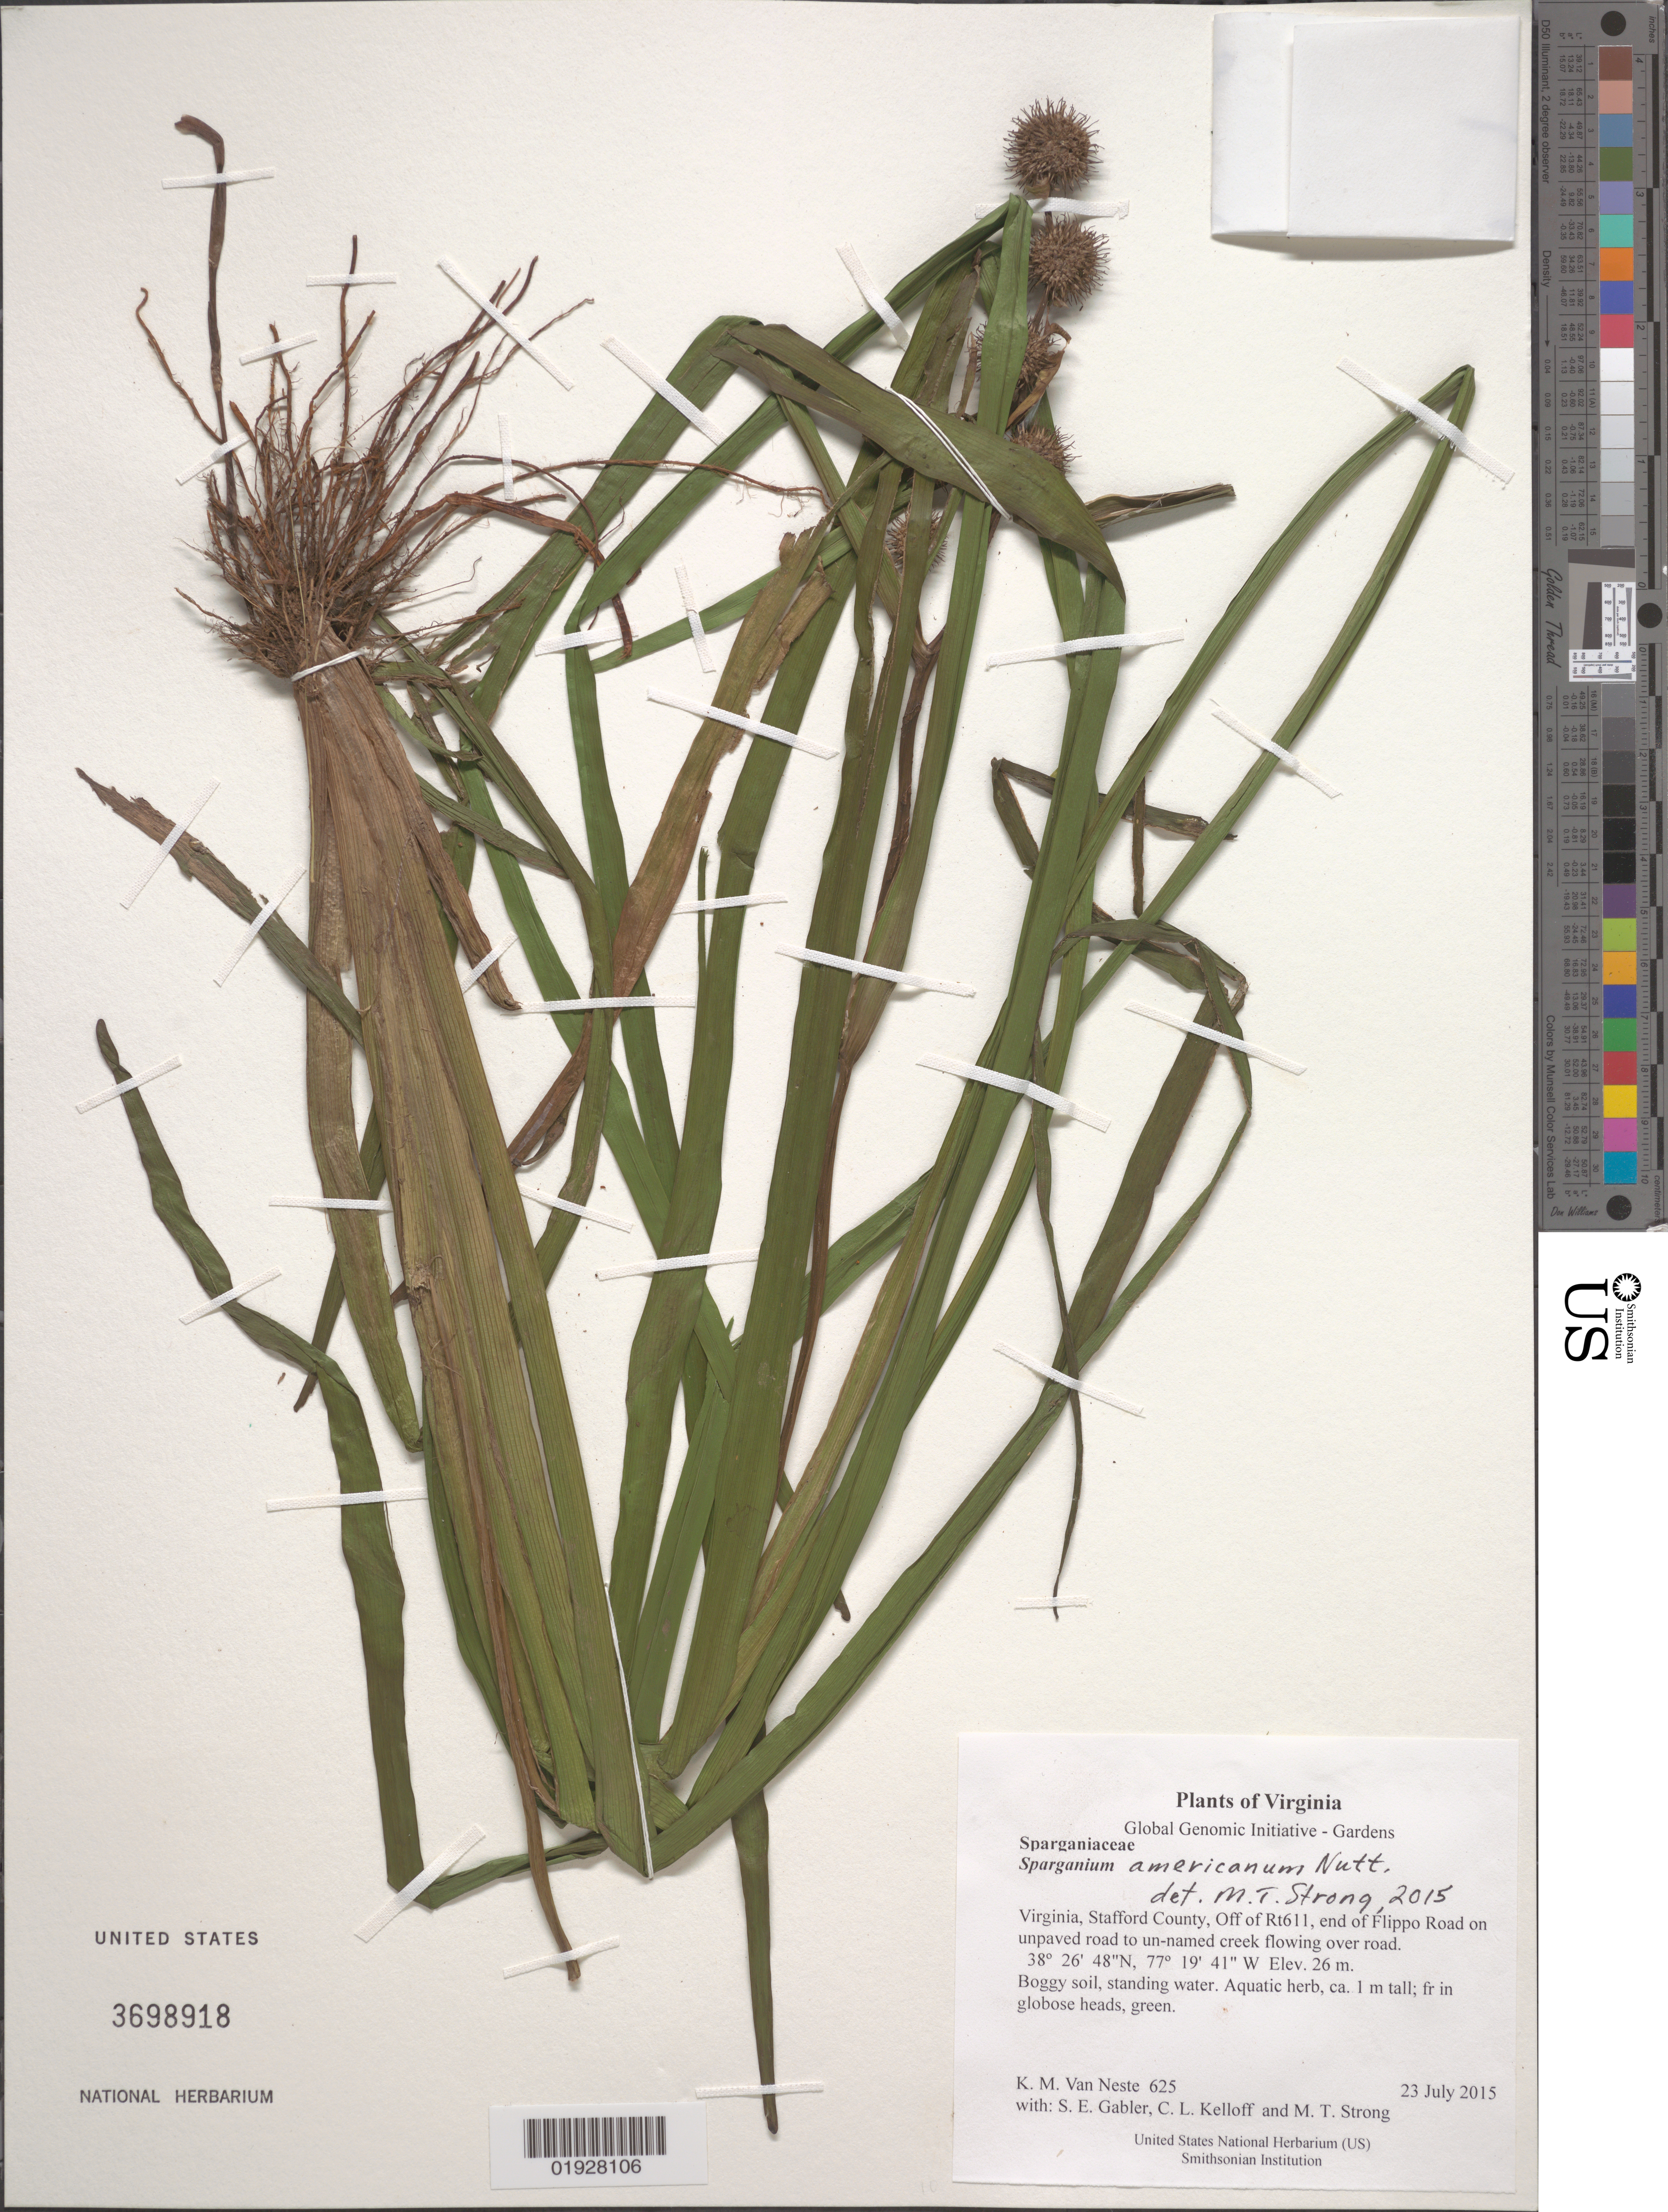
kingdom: Plantae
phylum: Tracheophyta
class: Liliopsida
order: Poales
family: Typhaceae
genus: Sparganium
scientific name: Sparganium americanum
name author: Nutt.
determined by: Strong, M. T., (US), Smithsonian Institution - National Museum of Natural History (UNITED STATES)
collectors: K. M. Van Neste, S. E. Gabler, C. L. Kelloff & M. T. Strong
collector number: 625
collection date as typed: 23 July 2015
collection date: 2015-07-23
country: United States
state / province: Virginia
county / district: Stafford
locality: Off of Rt611, end of Flippo Road on unpaved road to un-named creek flowing over road.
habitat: Boggy soil, standing water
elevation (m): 26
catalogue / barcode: US 3698918